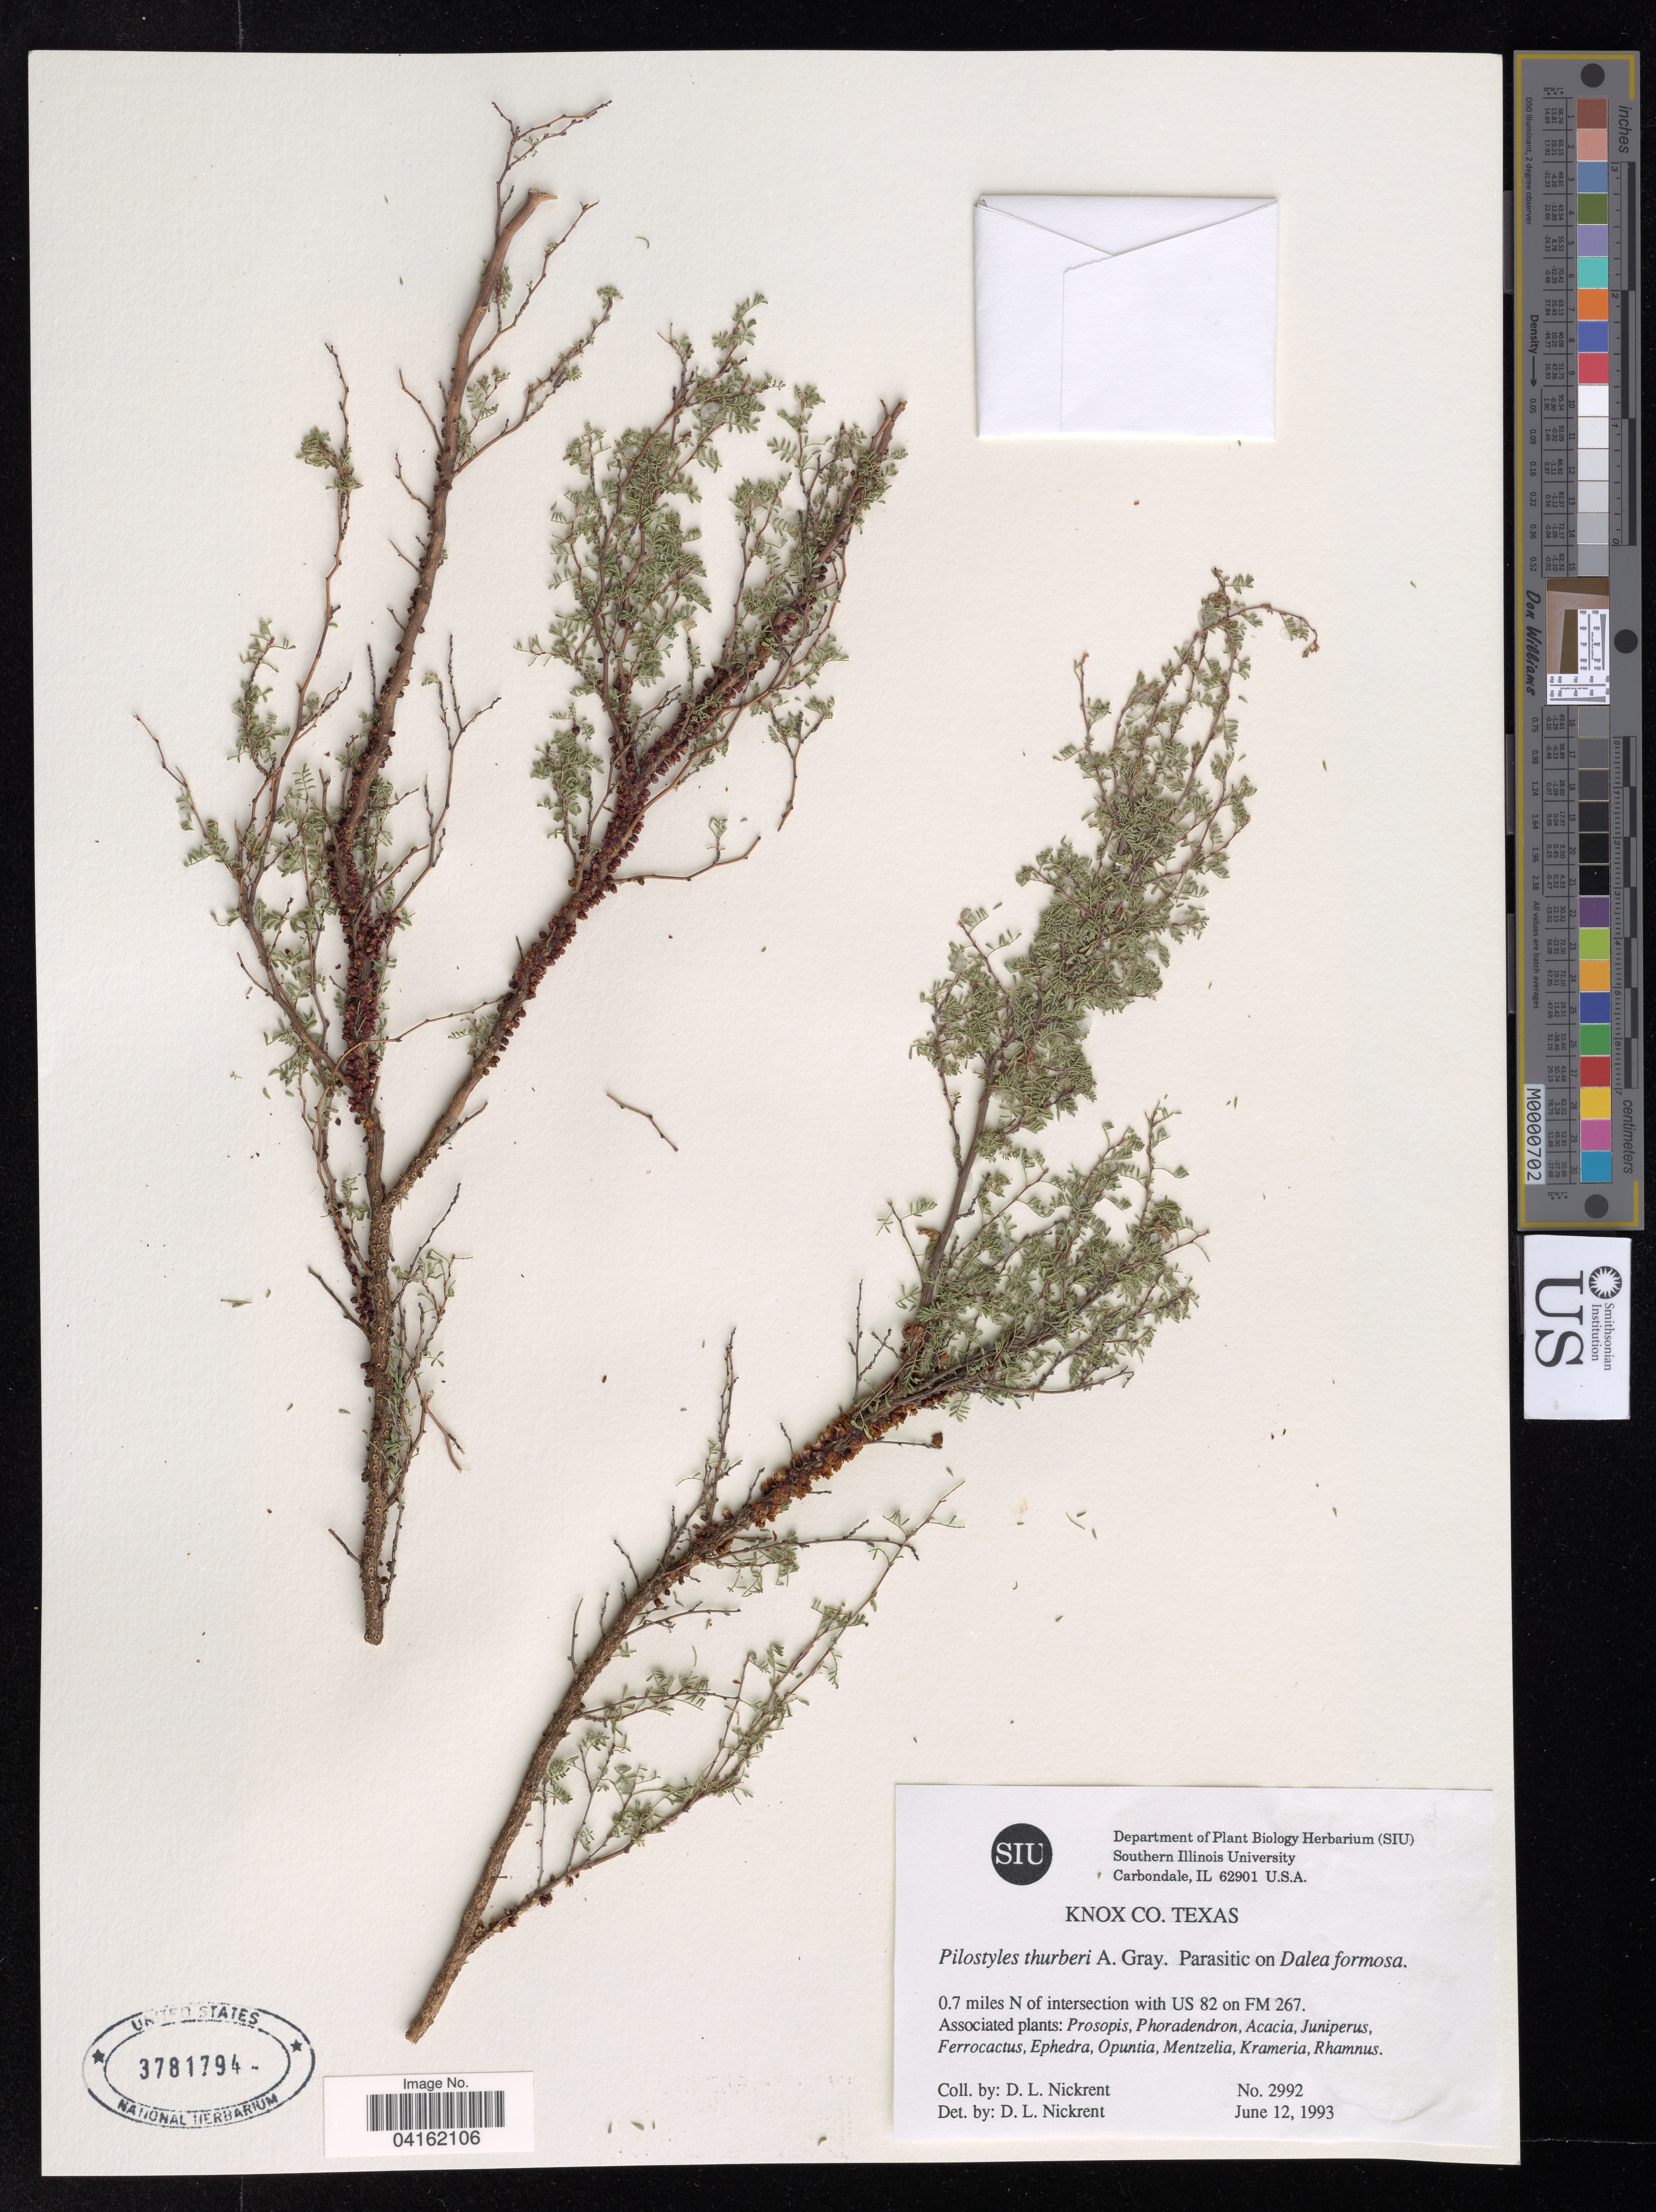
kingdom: Plantae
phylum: Tracheophyta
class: Magnoliopsida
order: Cucurbitales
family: Apodanthaceae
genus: Pilostyles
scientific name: Pilostyles thurberi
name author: A. Gray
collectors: D. Nickrent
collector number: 2992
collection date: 1993-06-12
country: United States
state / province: Texas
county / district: Knox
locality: Knox Co.? 0.7 miles N of intersection with US 82 on FM 267.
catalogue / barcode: US 3781794